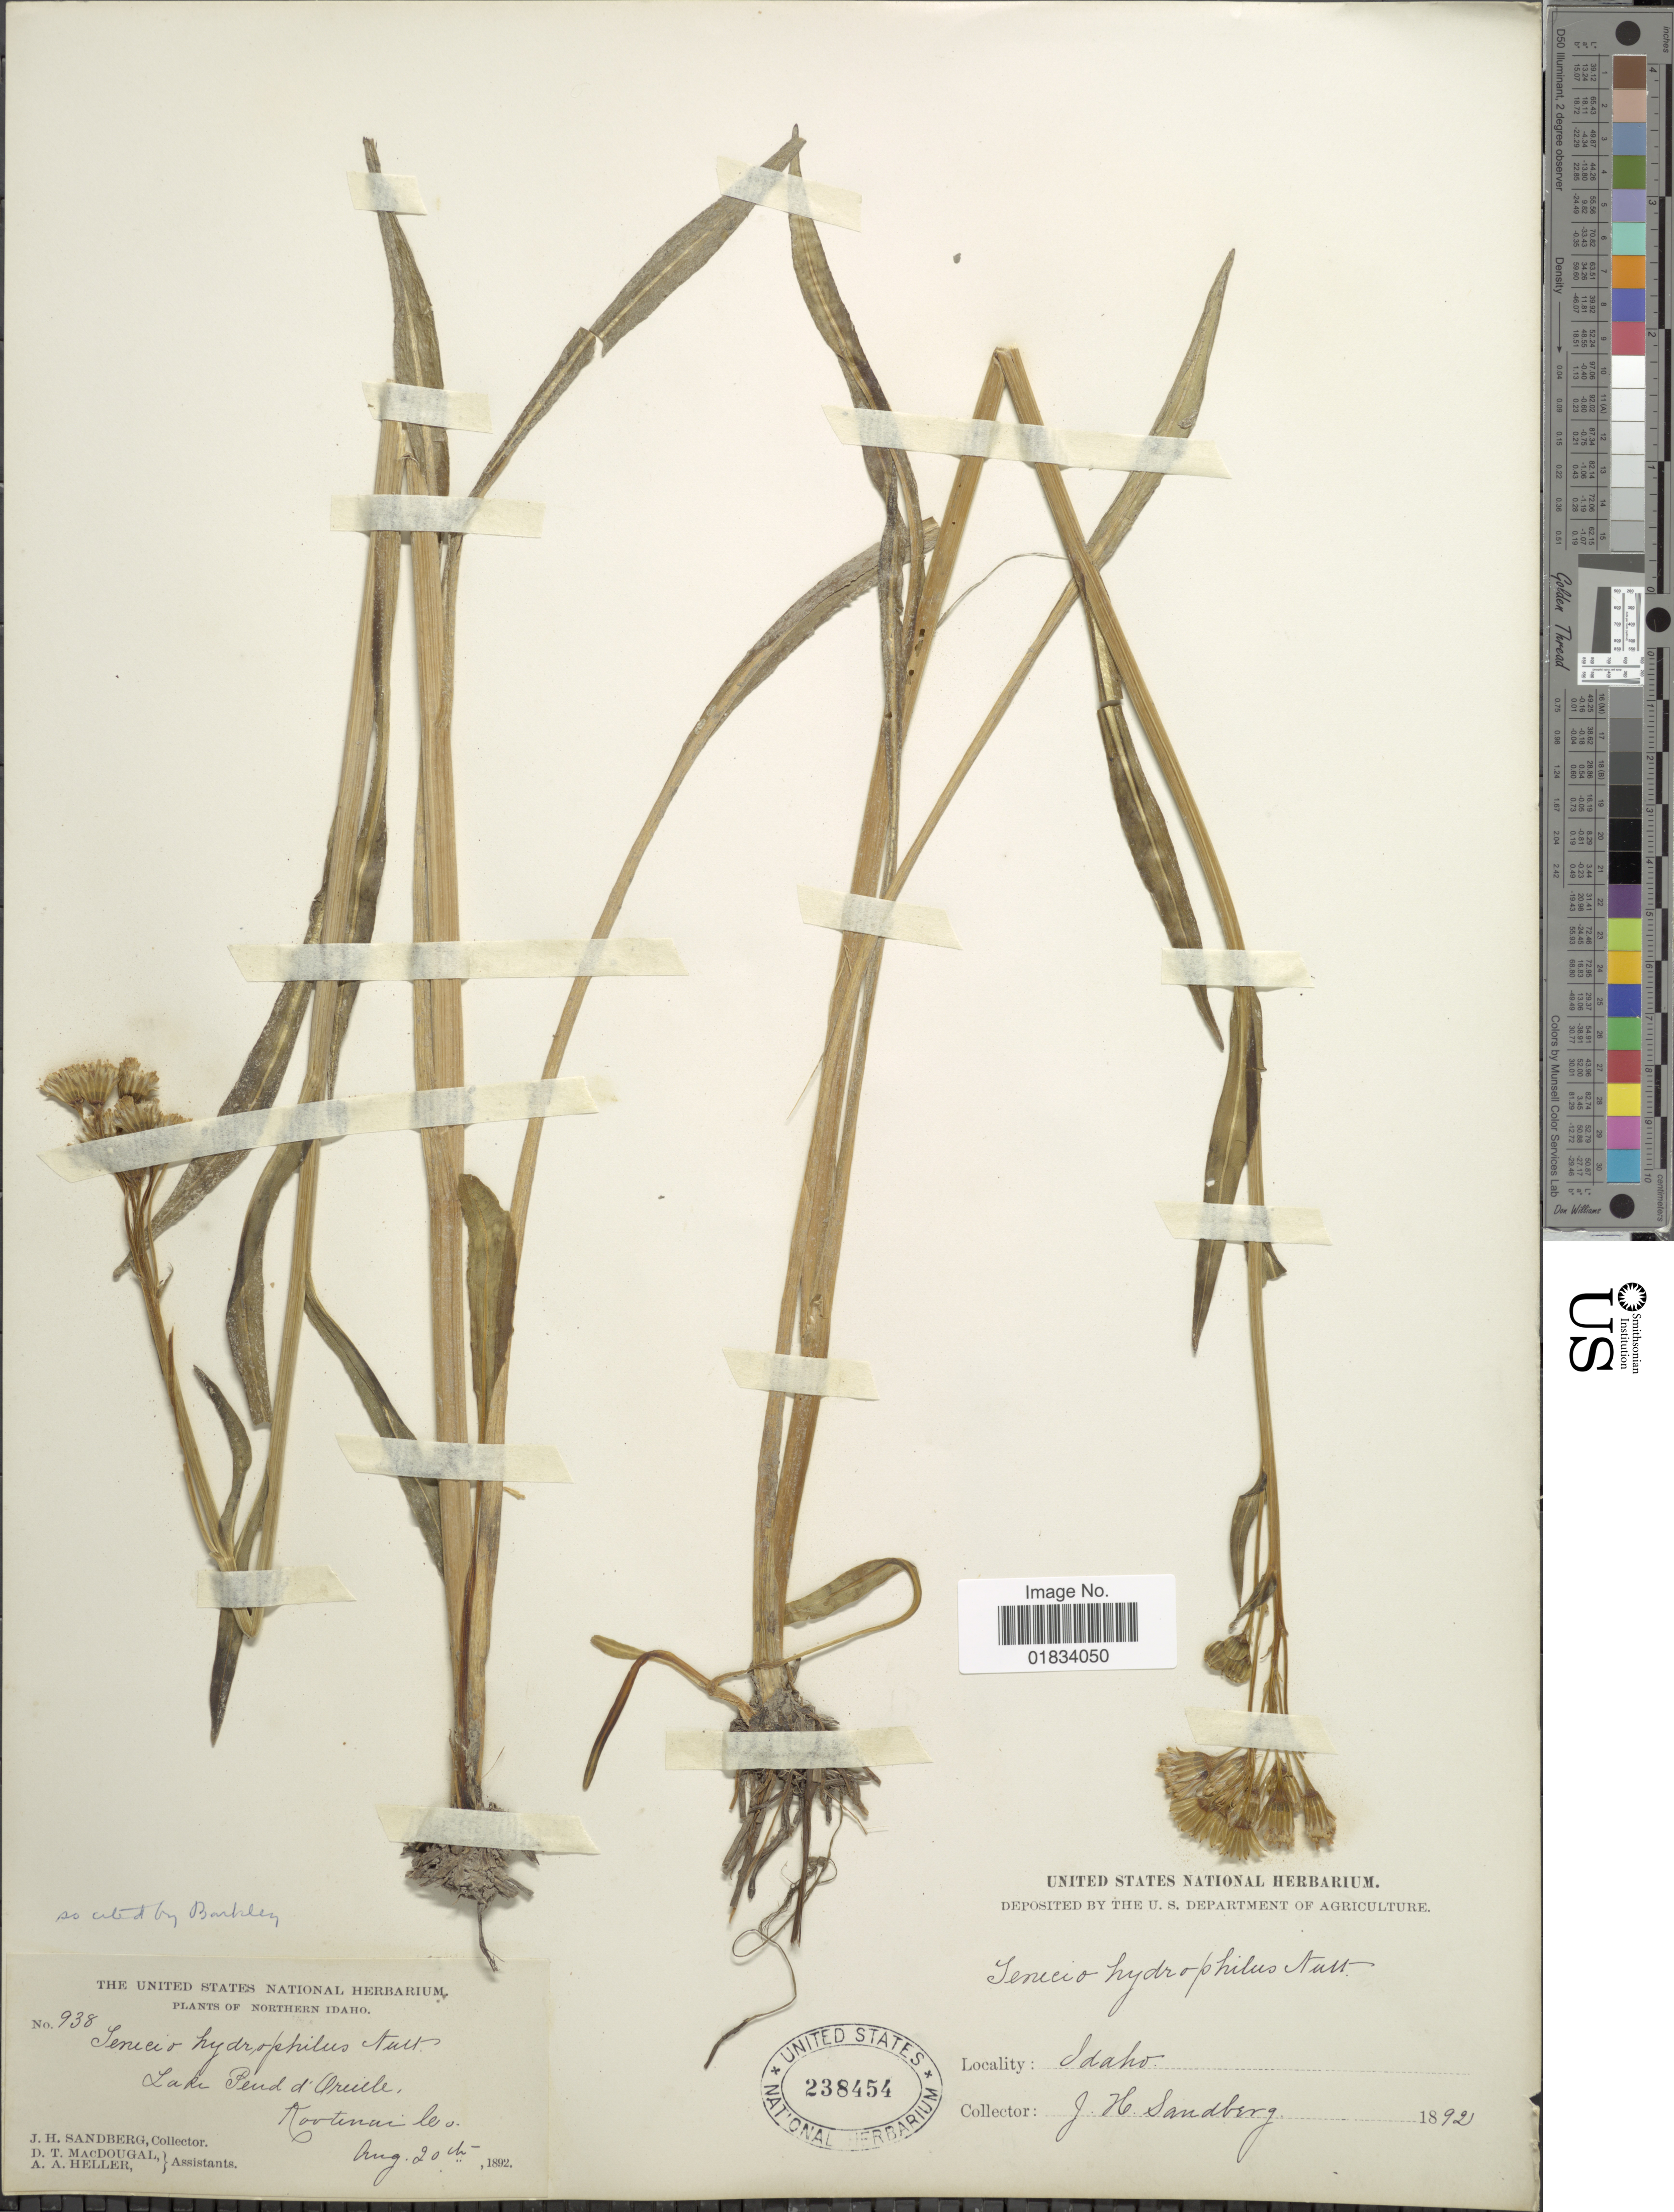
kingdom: Plantae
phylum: Tracheophyta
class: Magnoliopsida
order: Asterales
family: Asteraceae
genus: Senecio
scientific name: Senecio hydrophilus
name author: Nutt.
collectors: J. H. Sandberg, D. T. MacDougal & A. A. Heller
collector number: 938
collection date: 1892-08-20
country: United States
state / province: Idaho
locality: Northern Idaho, Lake Pend d'Oreille, Kootenai Co.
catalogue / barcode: US 238454